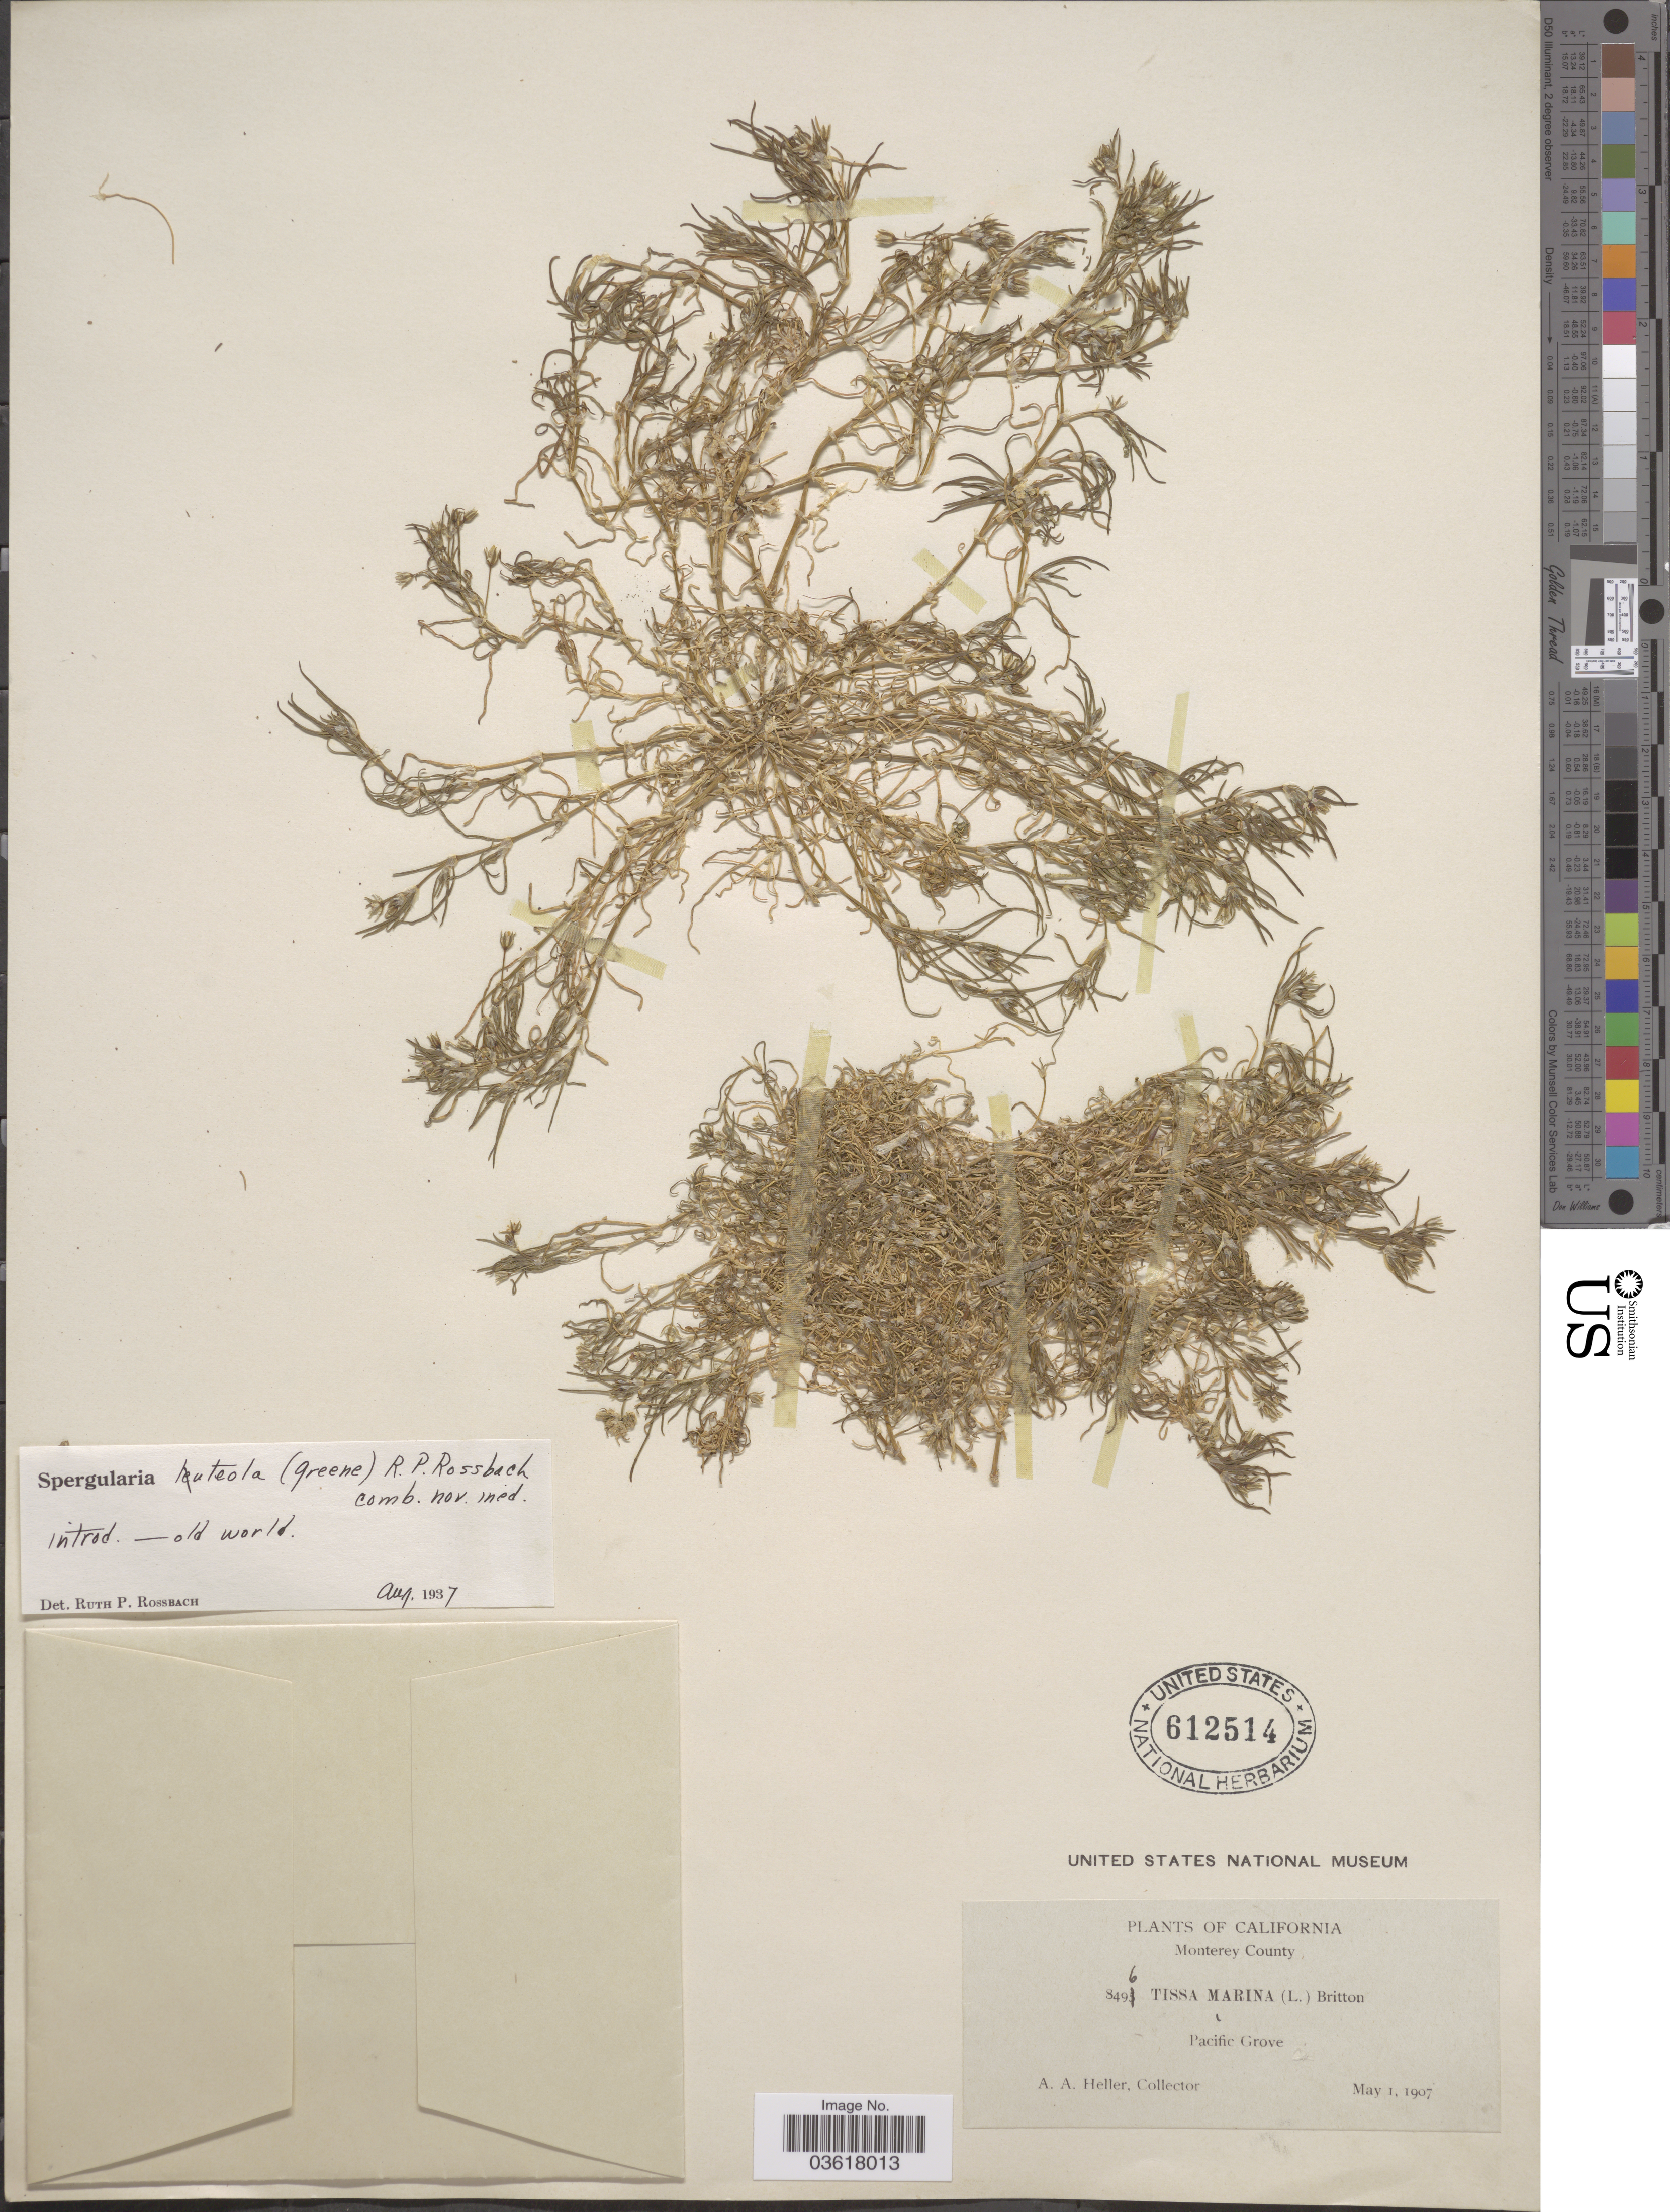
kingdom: Plantae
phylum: Tracheophyta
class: Magnoliopsida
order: Caryophyllales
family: Caryophyllaceae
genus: Spergularia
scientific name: Spergularia bocconi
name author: Foucaud ex Merino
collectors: A. A. Heller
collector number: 8496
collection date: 1907-05-01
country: United States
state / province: California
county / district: Monterey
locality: Monterey County. Pacific Grove.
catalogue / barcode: US 612514